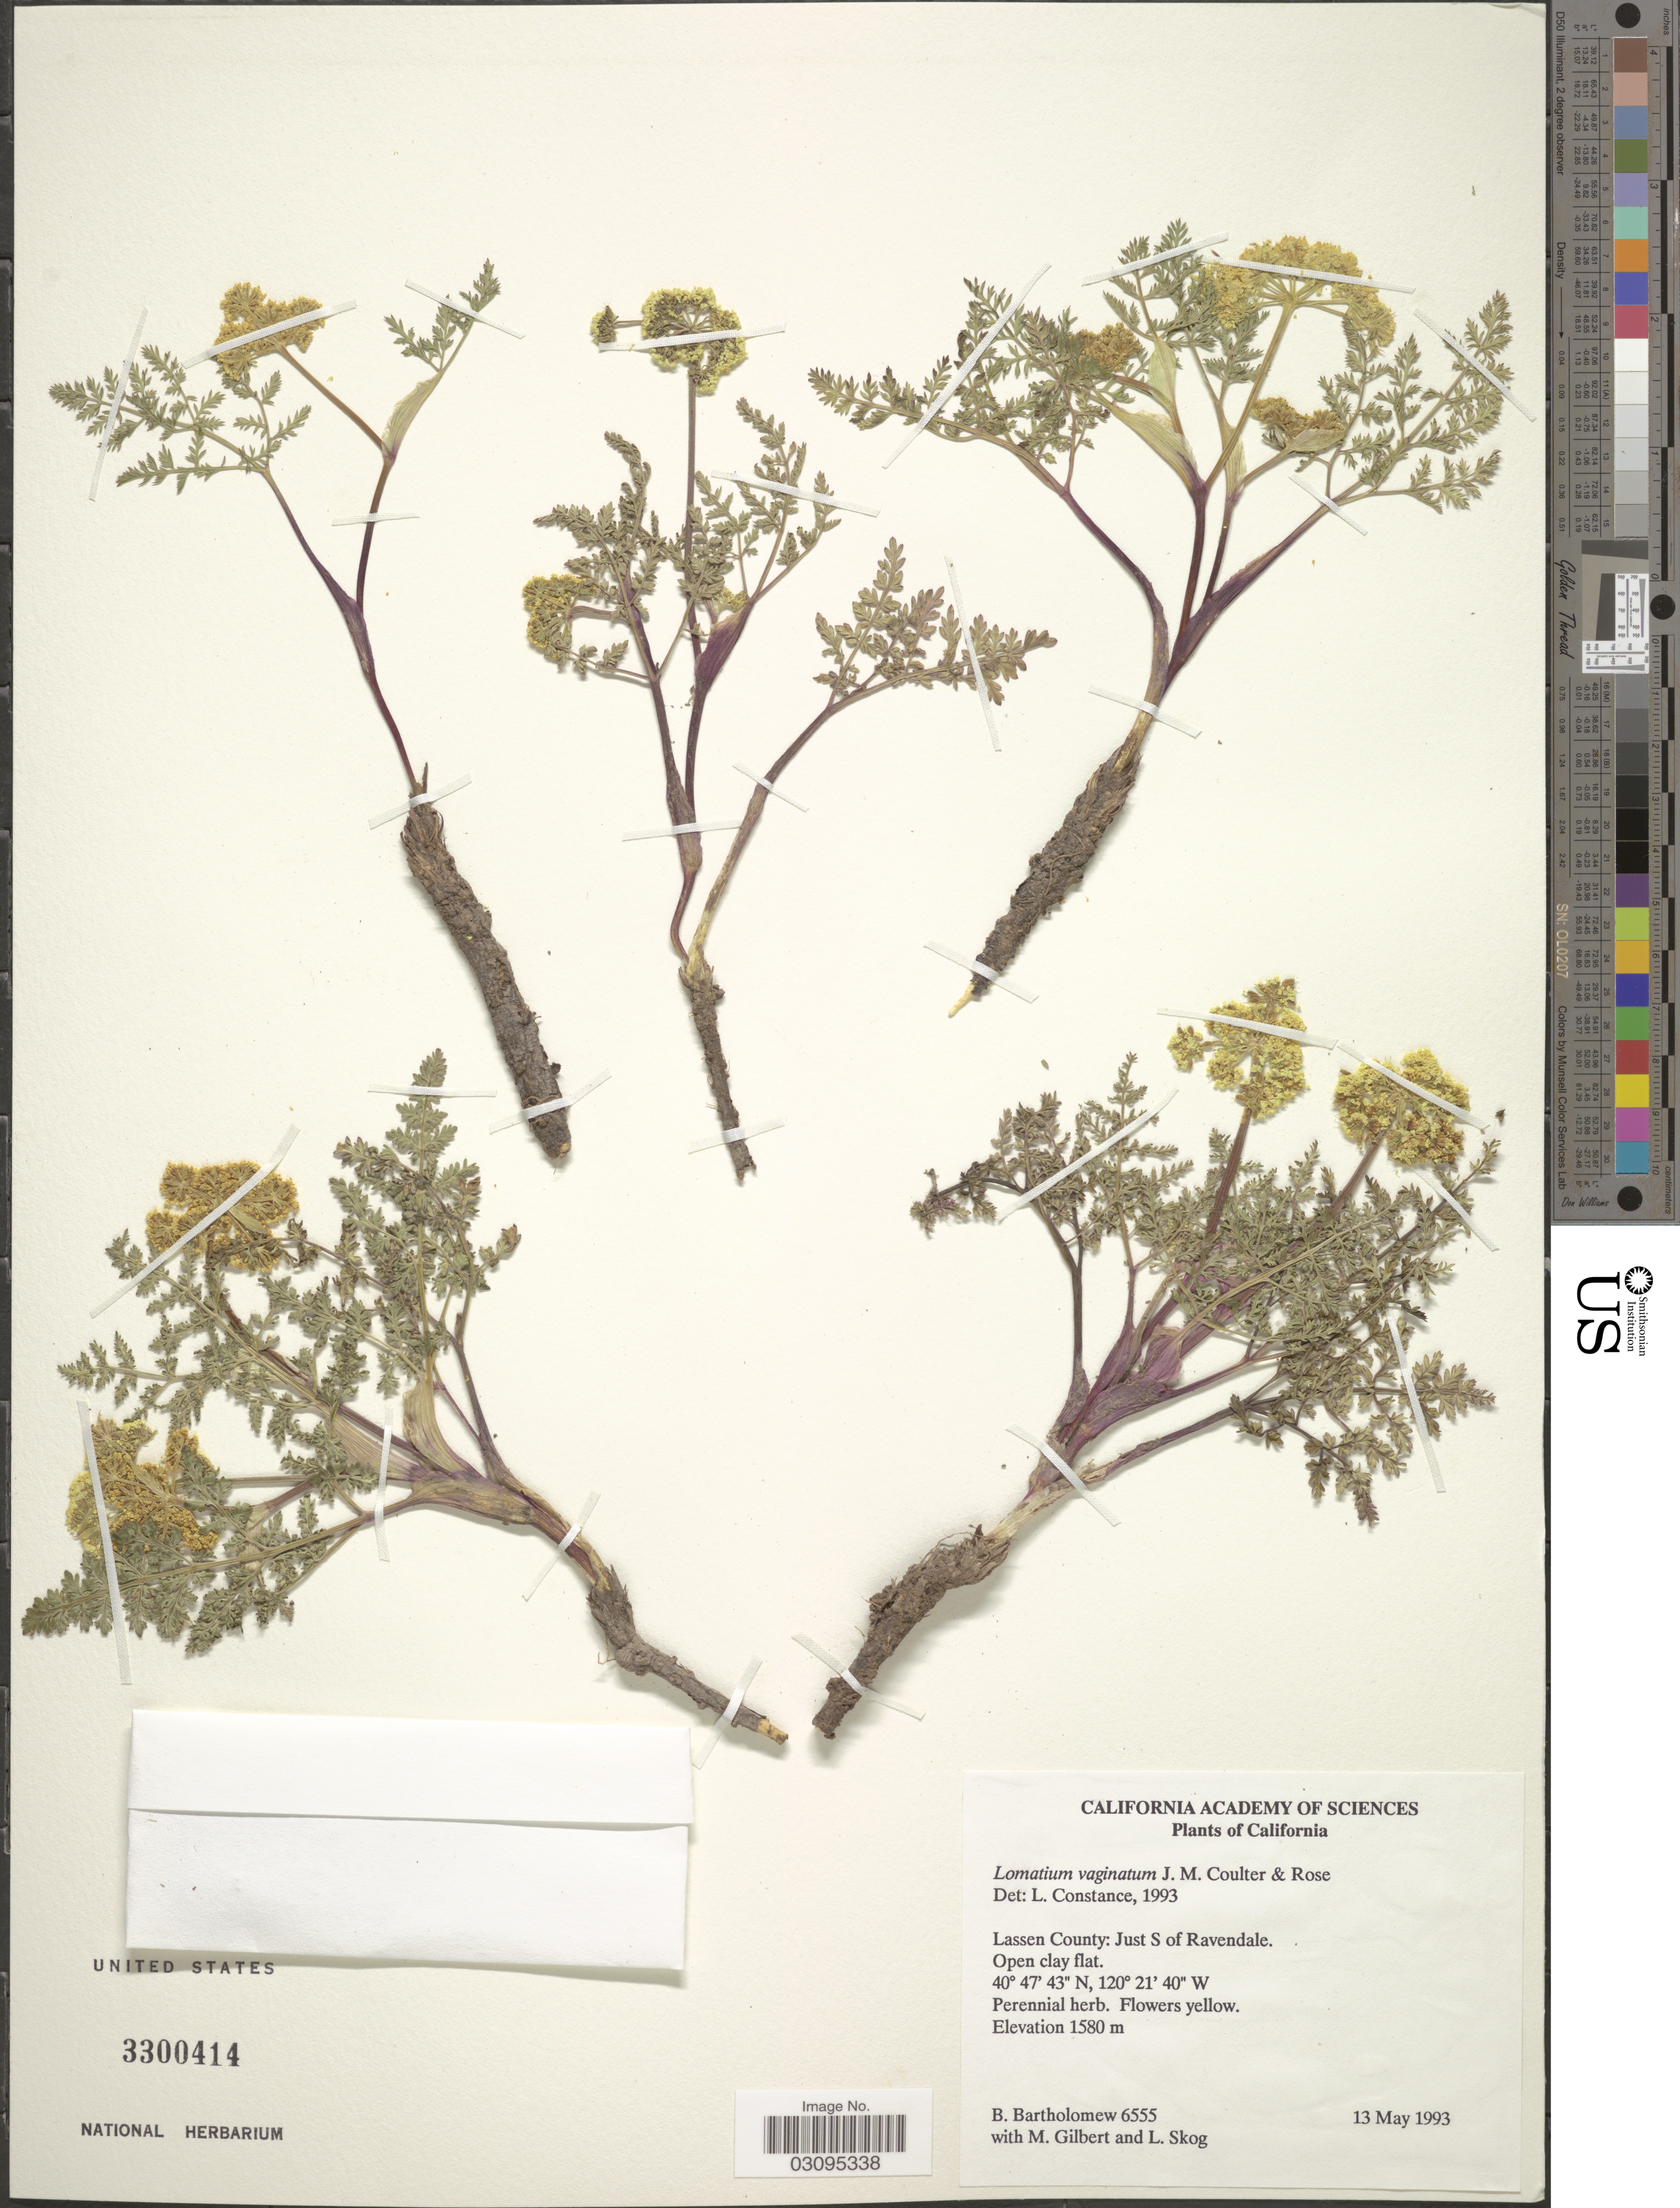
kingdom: Plantae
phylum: Tracheophyta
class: Magnoliopsida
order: Apiales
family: Apiaceae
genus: Lomatium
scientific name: Lomatium vaginatum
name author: J.M. Coult. & Rose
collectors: B. Bartholomew, M. Gilbert & L. E. Skog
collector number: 6555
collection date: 1993-05-13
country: United States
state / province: California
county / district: Lassen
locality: Lassen County: Just S of Ravendale.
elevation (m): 1580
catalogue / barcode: US 3300414